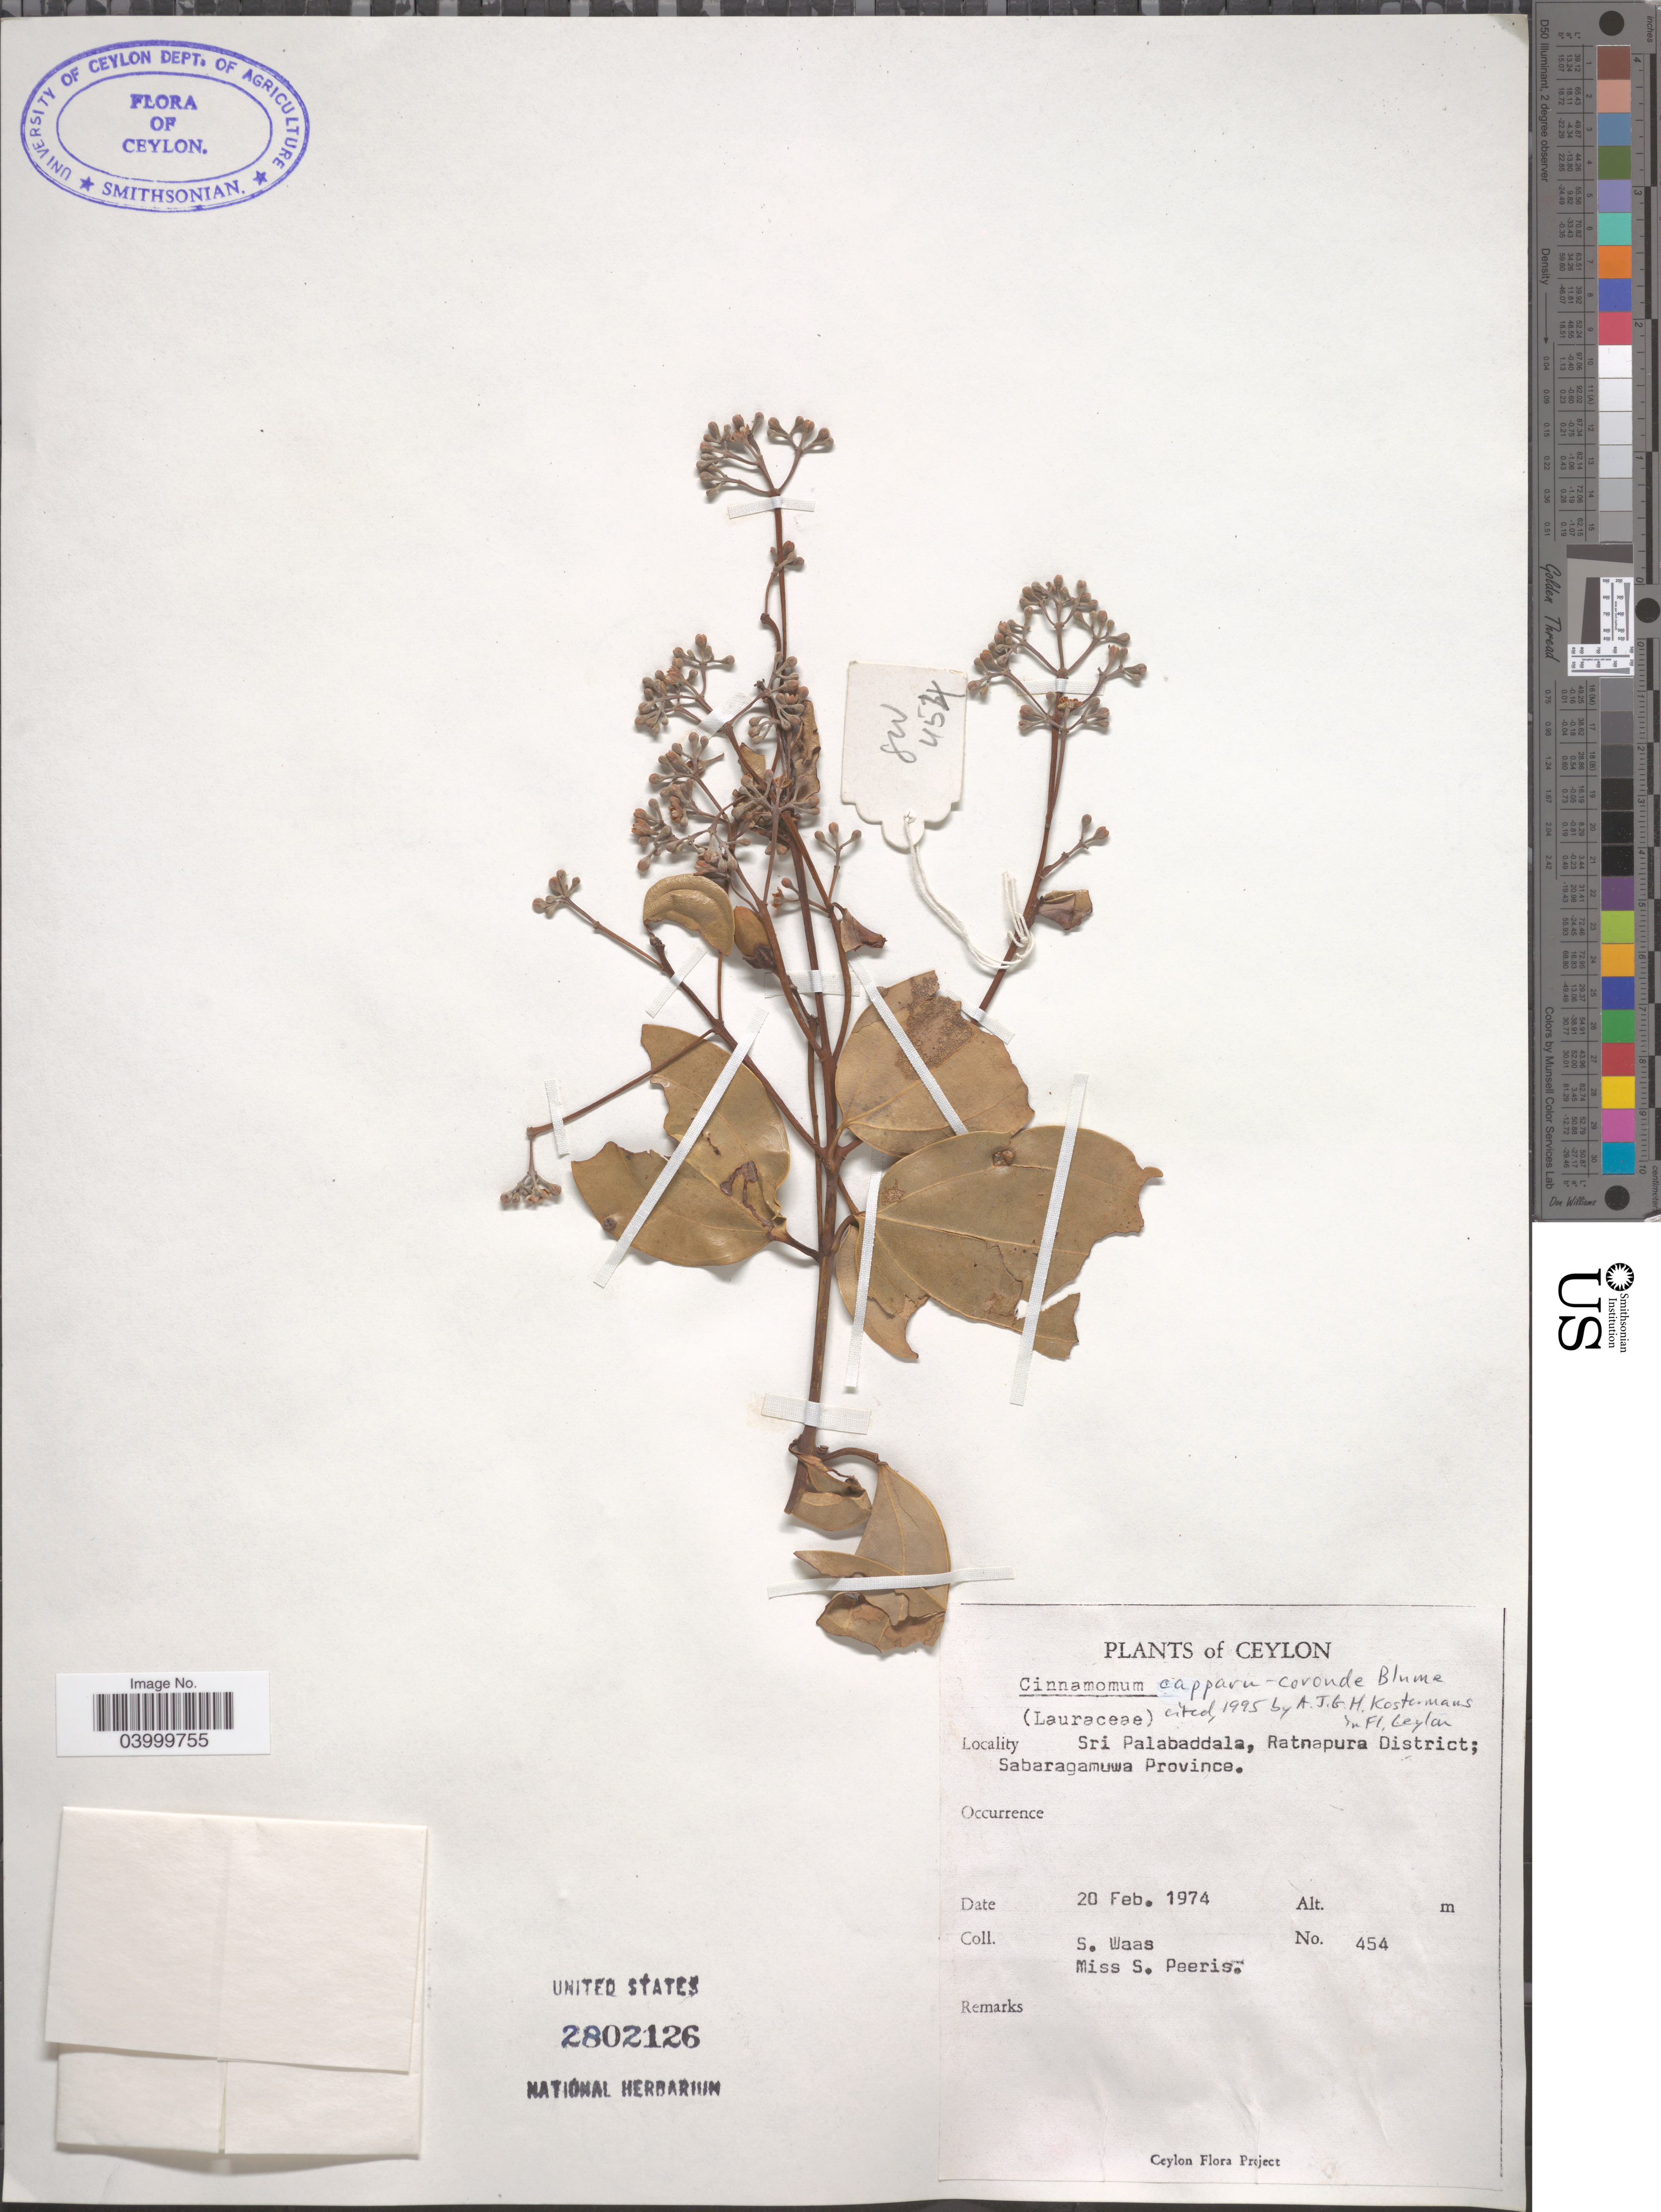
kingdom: Plantae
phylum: Tracheophyta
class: Magnoliopsida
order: Laurales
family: Lauraceae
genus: Cinnamomum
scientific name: Cinnamomum cappara-coronde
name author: Blume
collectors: S. Waas & S. Peeris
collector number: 454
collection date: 1974-02-20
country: Sri Lanka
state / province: Sabaragamuwa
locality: Ceylon. Sri Palabaddala, Ratnapura District.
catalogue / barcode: US 2802126